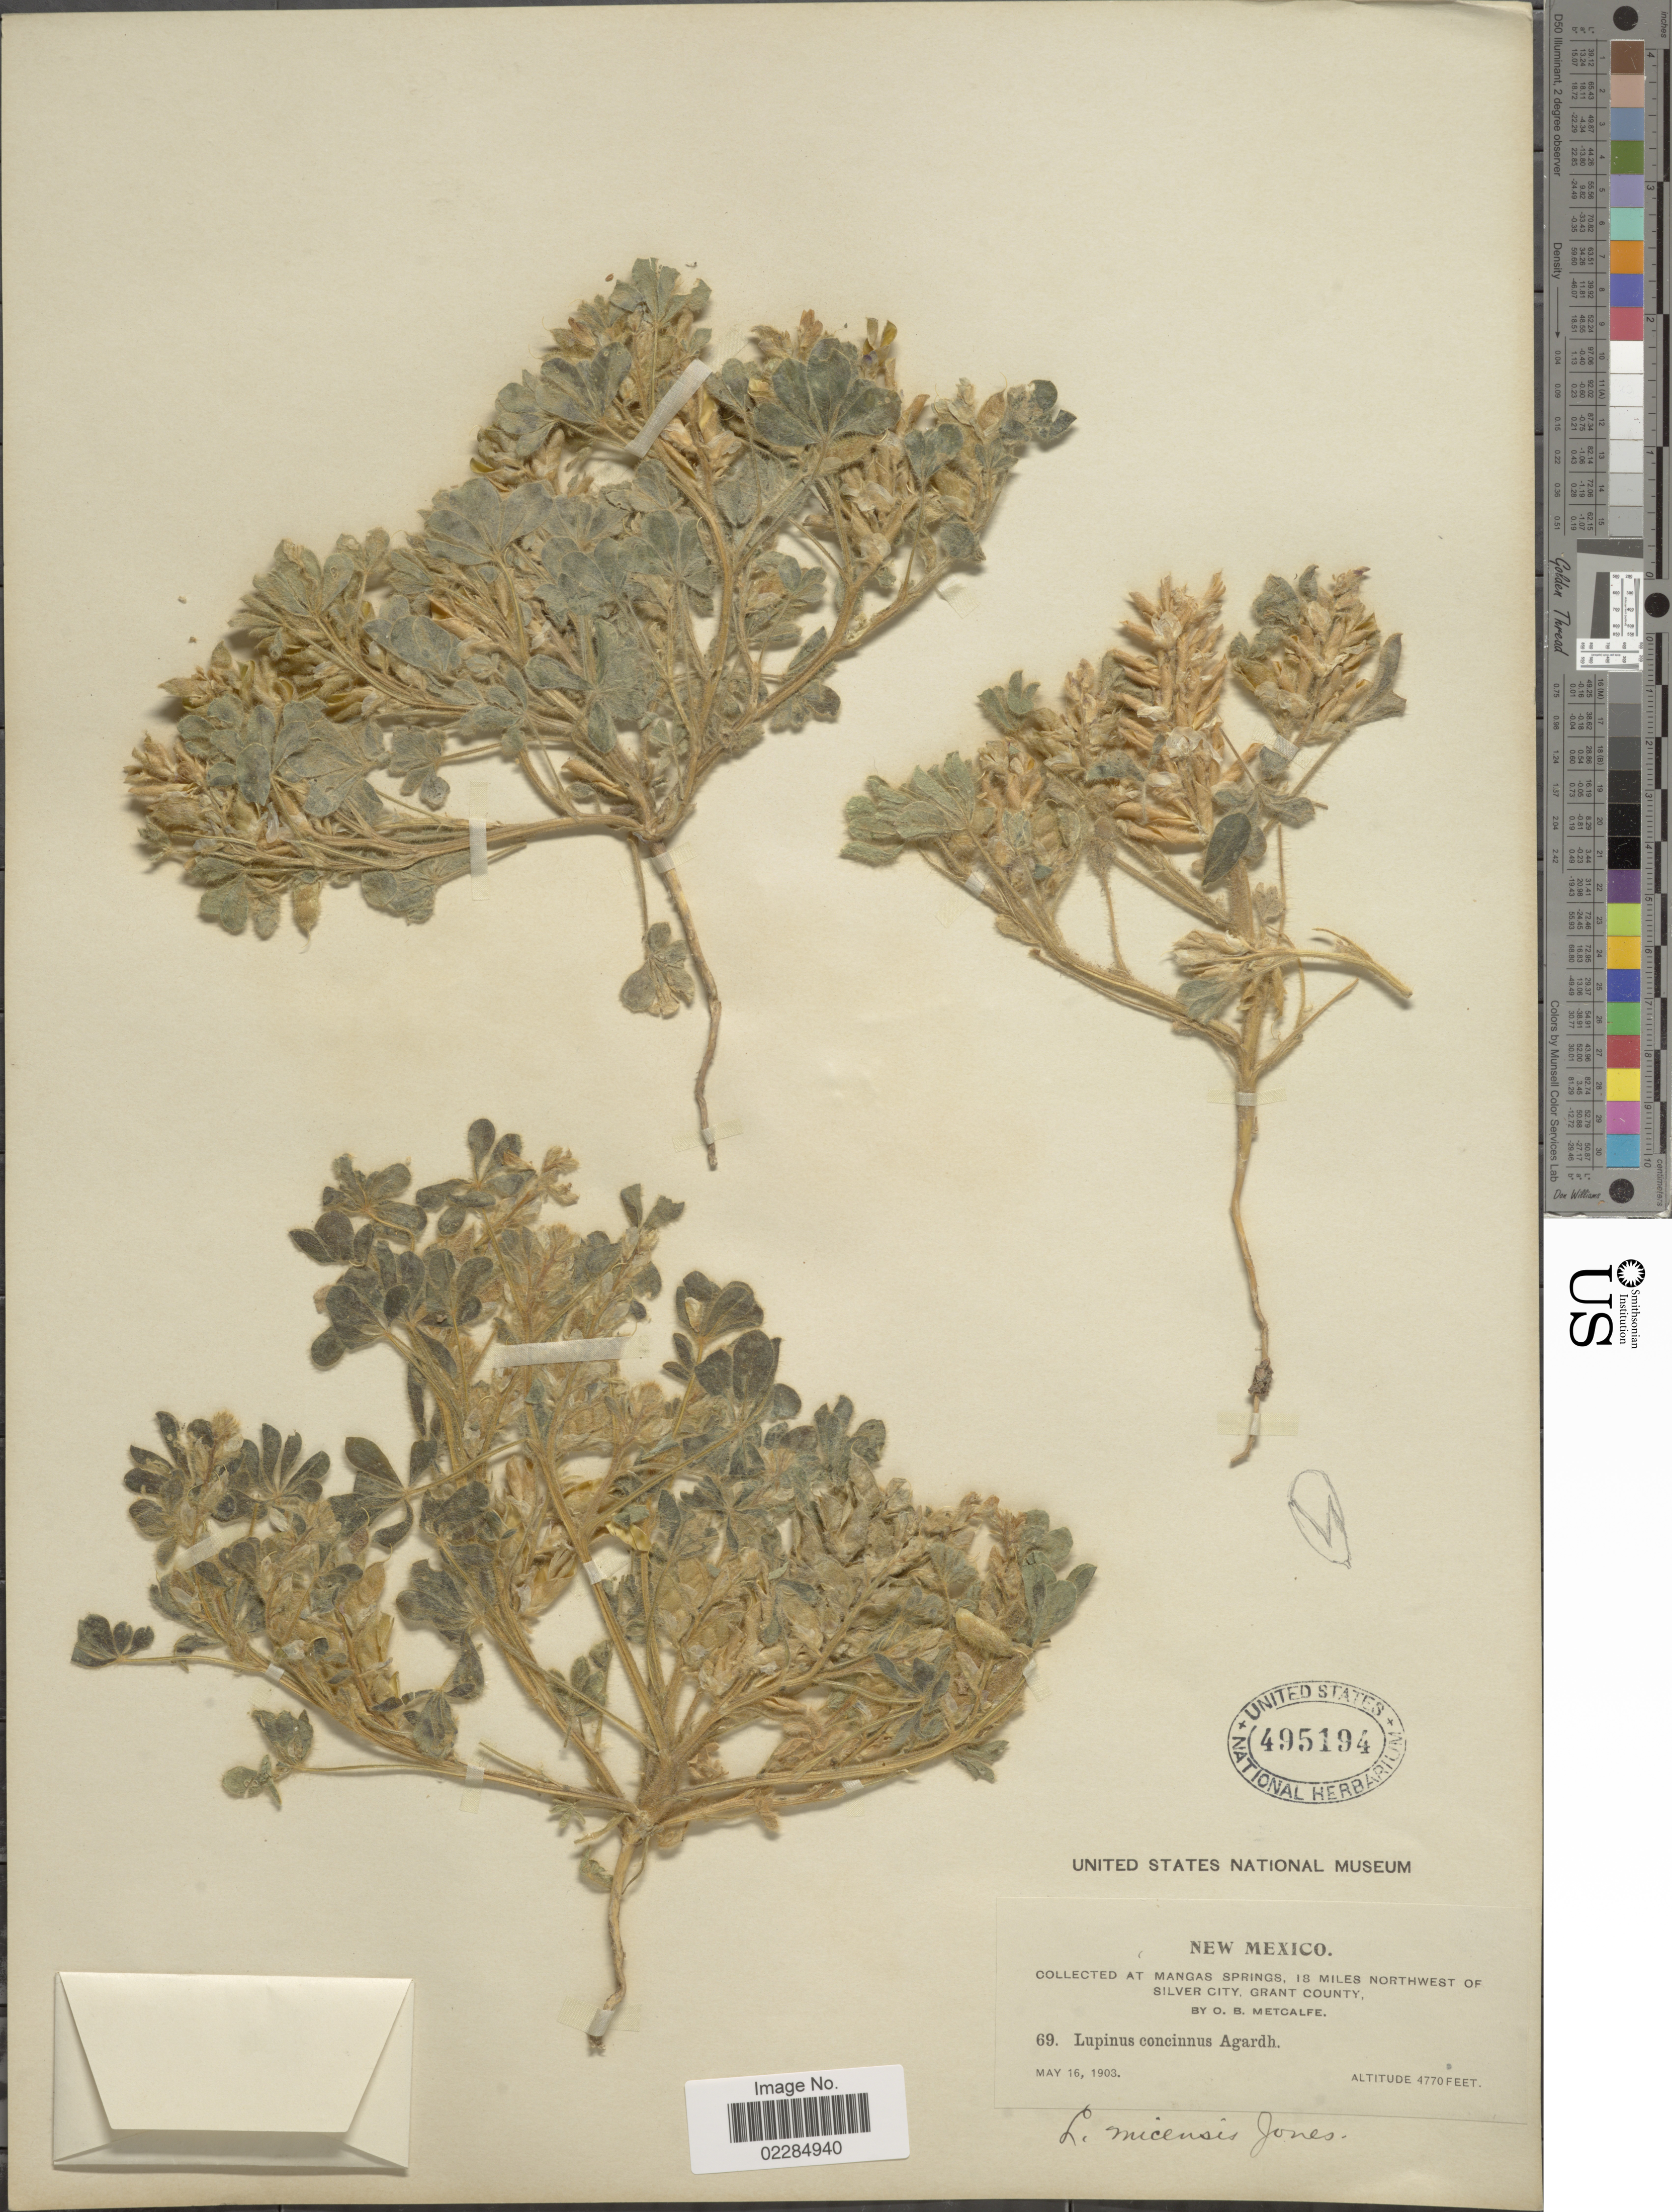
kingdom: Plantae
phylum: Tracheophyta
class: Magnoliopsida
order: Fabales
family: Fabaceae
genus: Lupinus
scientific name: Lupinus concinnus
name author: J. Agardh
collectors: O. B. Metcalfe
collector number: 69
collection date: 1903-05-16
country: United States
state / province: New Mexico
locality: Mangas Springs, 18 miles northwest of silver city, Grant County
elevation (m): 1454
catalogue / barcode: US 495194